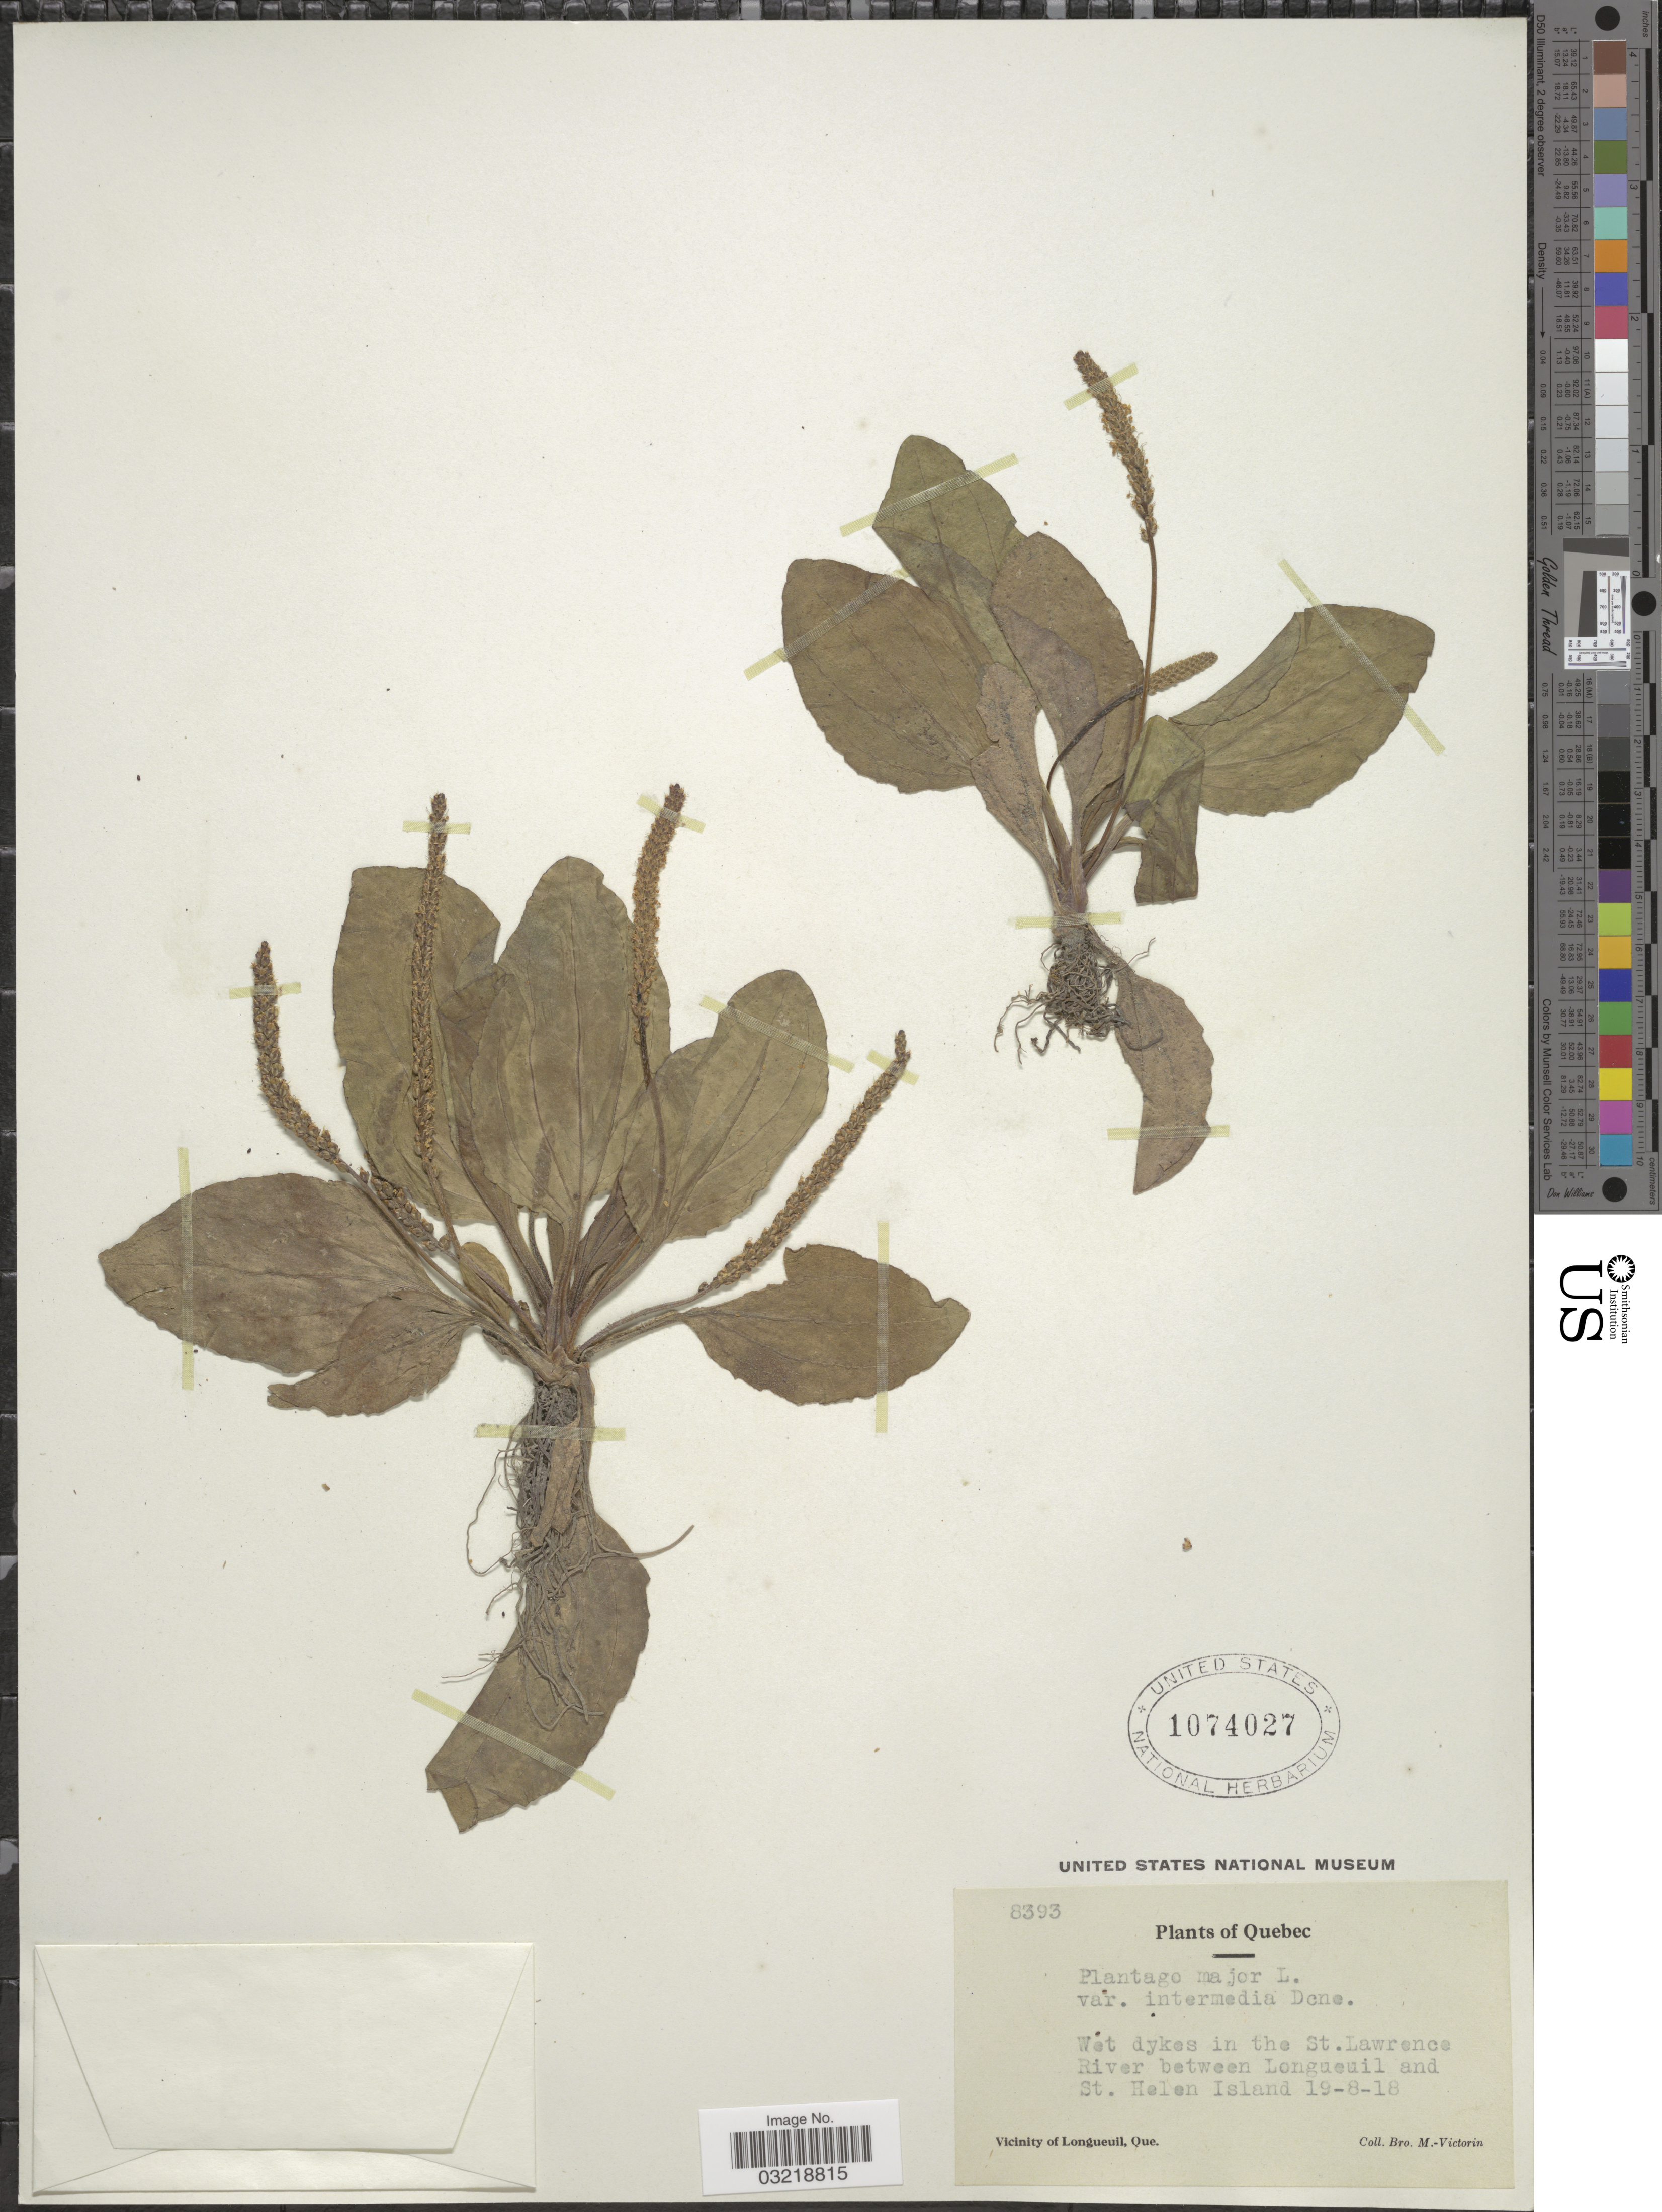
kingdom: Plantae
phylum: Tracheophyta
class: Magnoliopsida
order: Lamiales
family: Plantaginaceae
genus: Plantago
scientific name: Plantago major subsp. intermedia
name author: (Gilib.) Lange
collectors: Fr. Marie-Victorin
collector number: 8393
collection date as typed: Transcribed d/m/y: 19/8/18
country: Canada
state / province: Quebec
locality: Wet dykes in the St. Lawrence River between Longueuil and St. Helen Island. Vicinity of Longueuil.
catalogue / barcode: US 1074027